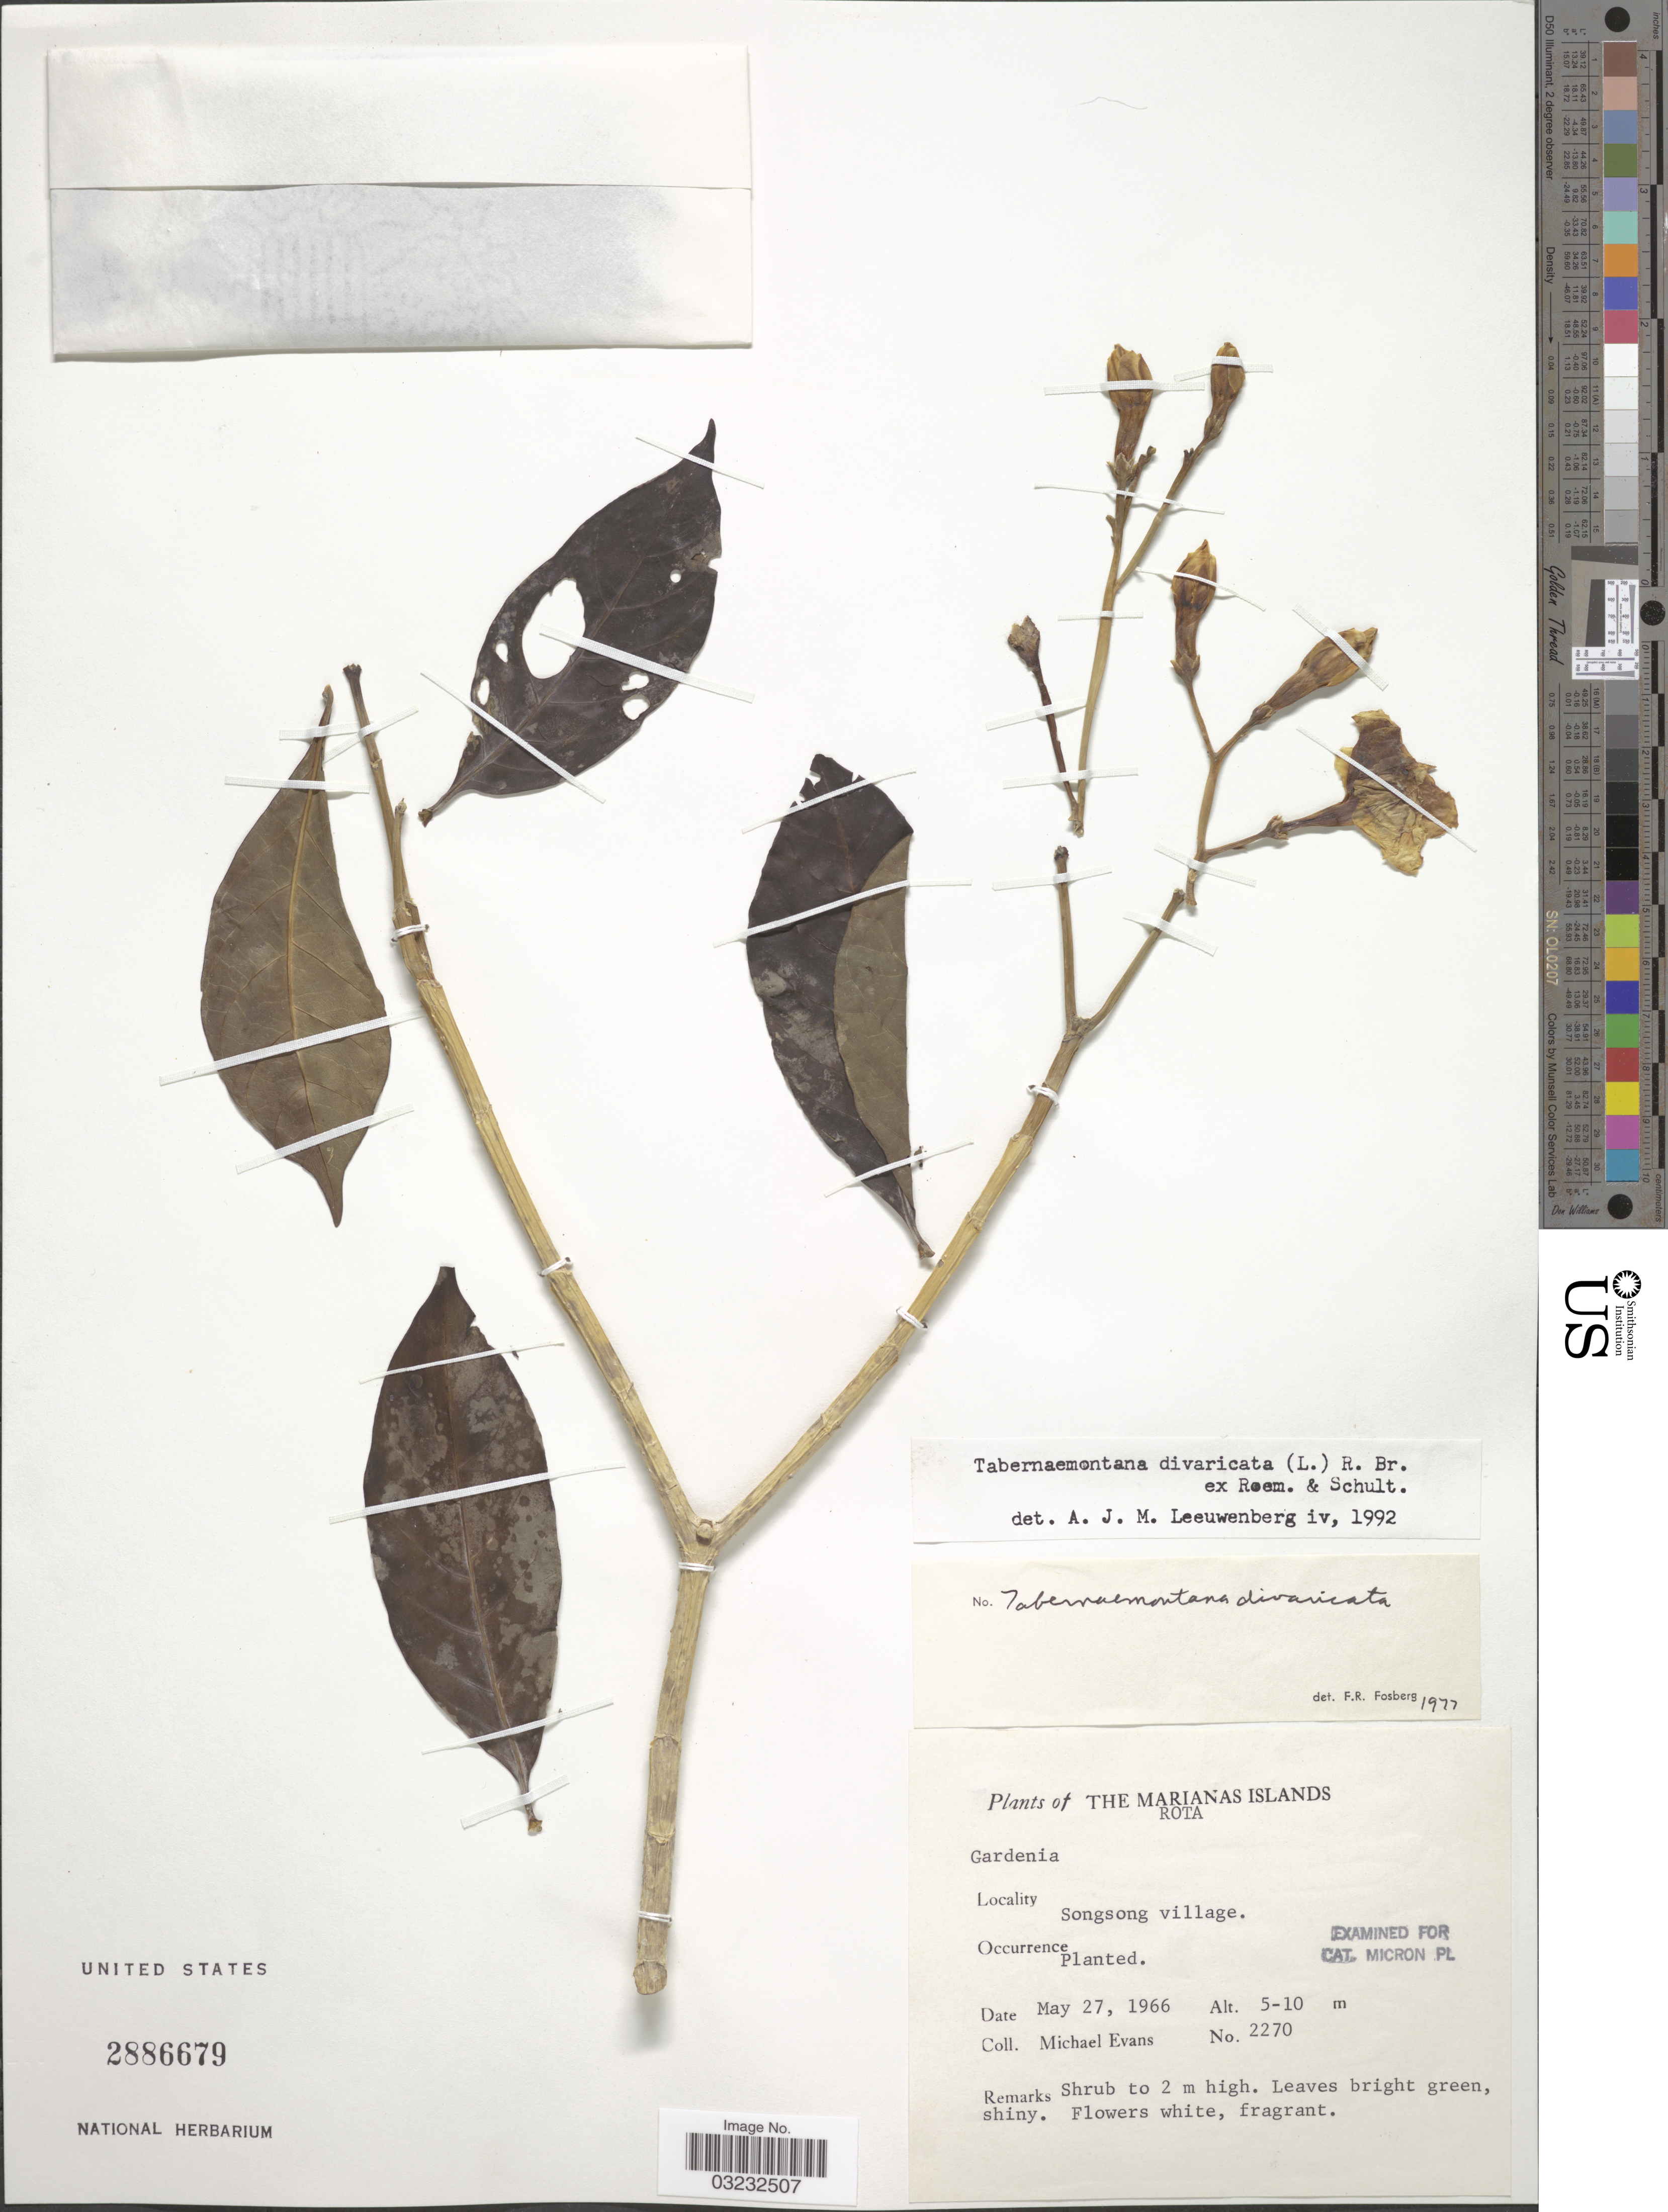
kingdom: Plantae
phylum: Tracheophyta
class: Magnoliopsida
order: Gentianales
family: Apocynaceae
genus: Tabernaemontana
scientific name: Tabernaemontana divaricata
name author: (L.) R. Br. ex Roem. & Schult.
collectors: M. Evans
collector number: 2270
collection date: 1966-05-27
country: Northern Mariana Islands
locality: The Marianas Islands, Rota, Songsong village.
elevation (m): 5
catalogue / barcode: US 2886679